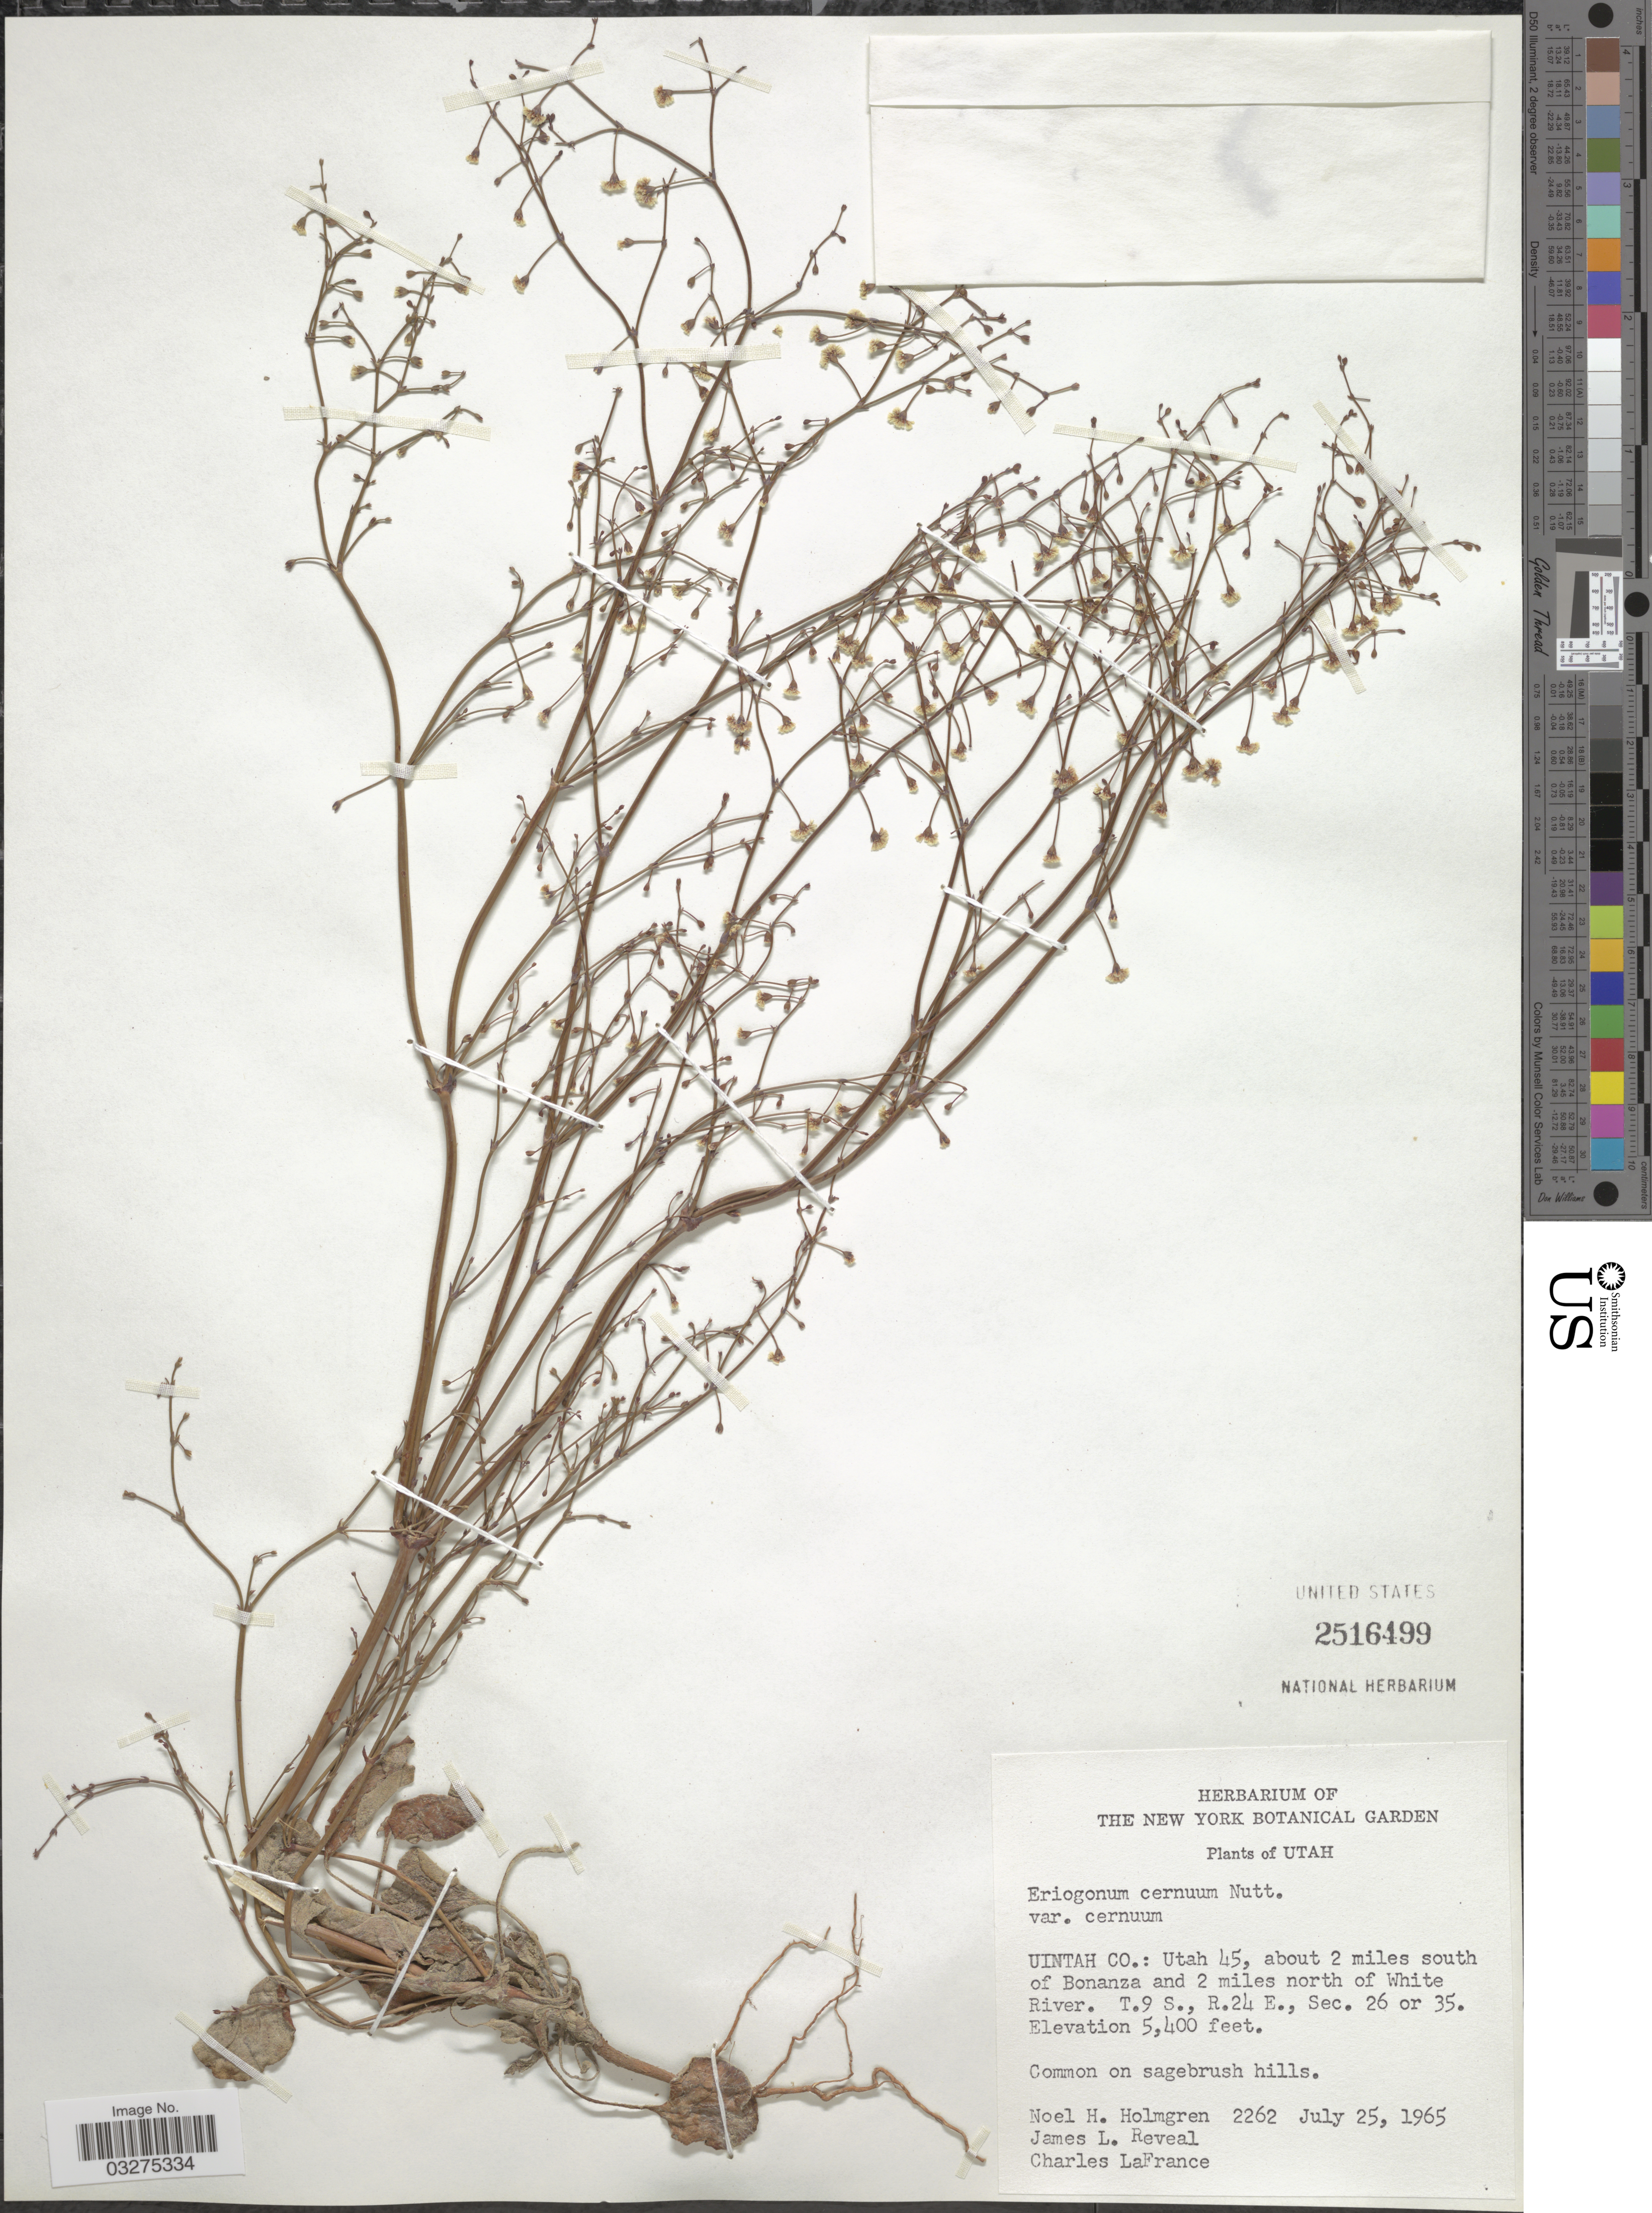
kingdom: Plantae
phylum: Tracheophyta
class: Magnoliopsida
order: Caryophyllales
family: Polygonaceae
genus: Eriogonum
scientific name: Eriogonum cernuum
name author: Nutt.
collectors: N. H. Holmgren, J. L. Reveal & C. LaFrance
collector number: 2262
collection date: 1965-07-25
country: United States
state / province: Utah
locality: Uintah Co.: Utah 45, about 2 miles south of Bonanza and 2 miles north of White River. T.9 S., R.24 E., Sec. 26 or 35.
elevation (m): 1646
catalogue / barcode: US 2516499